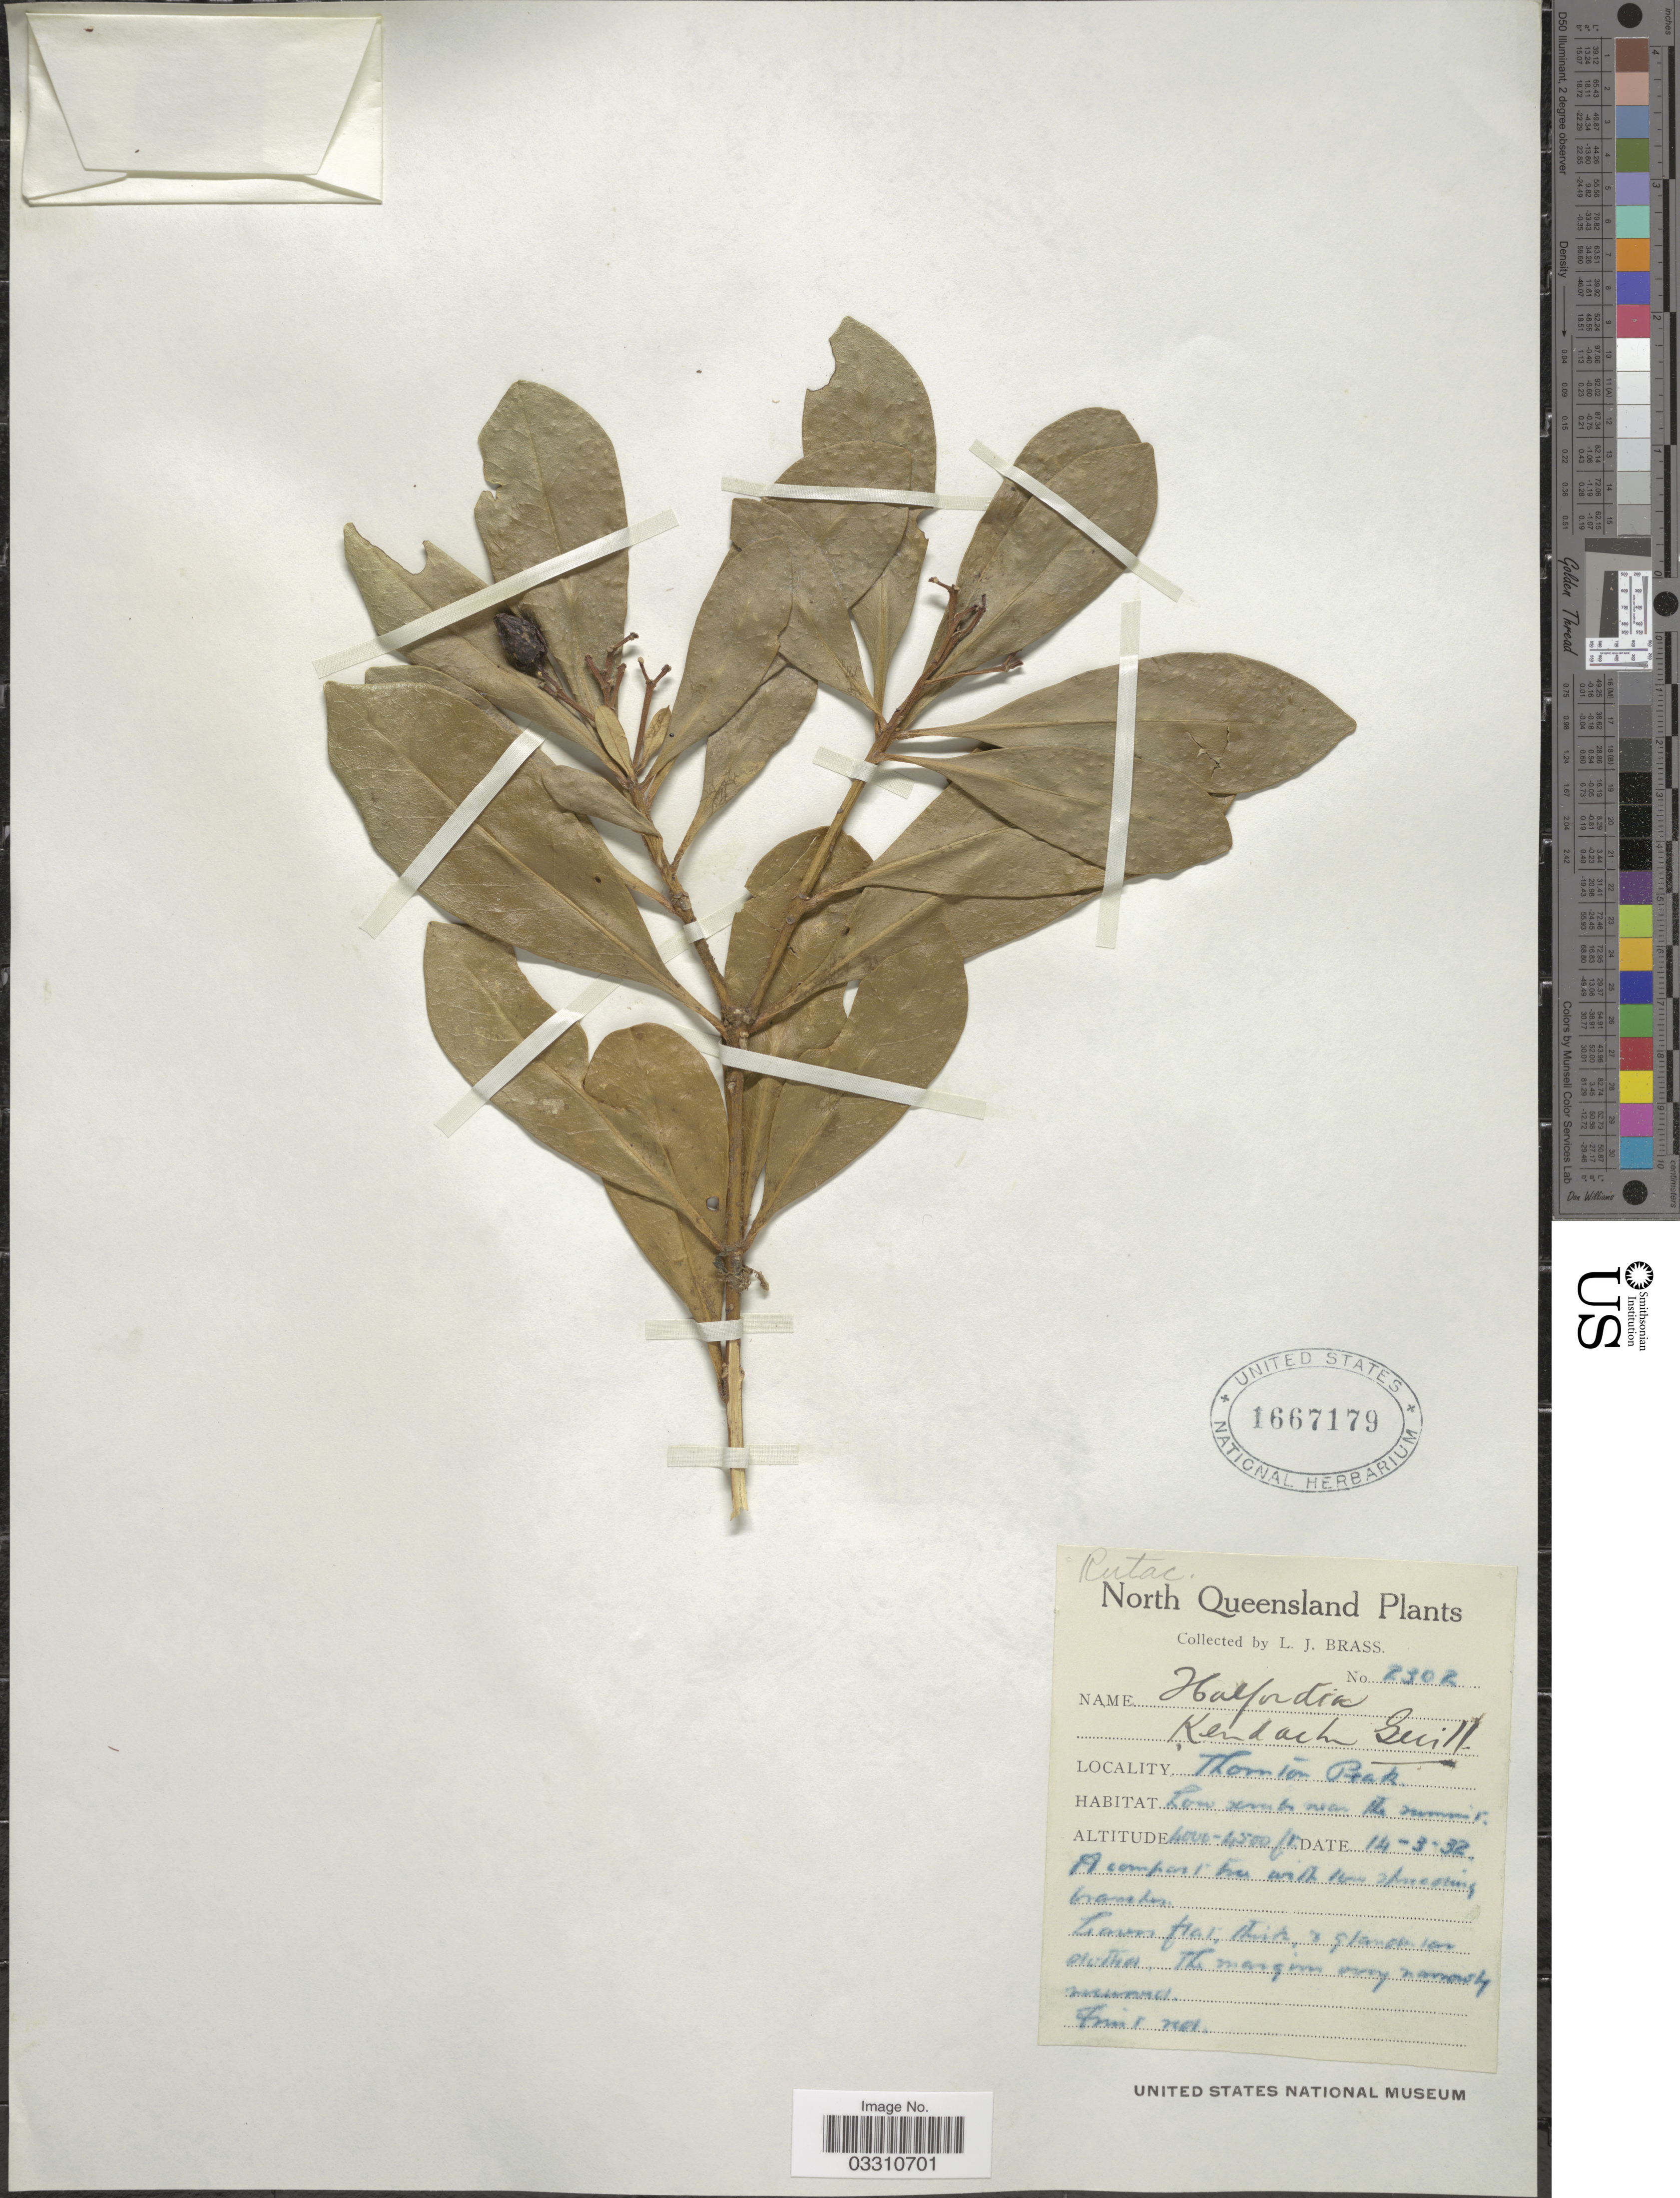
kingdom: Plantae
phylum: Tracheophyta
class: Magnoliopsida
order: Sapindales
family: Rutaceae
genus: Halfordia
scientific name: Halfordia kendack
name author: (Montrouz.) Guillaumin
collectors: L. J. Brass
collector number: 2302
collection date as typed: Transcribed d/m/y: 14/3/32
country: Australia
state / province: Queensland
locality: North Queensland. Thornton Peak.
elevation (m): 1219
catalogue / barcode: US 1667179